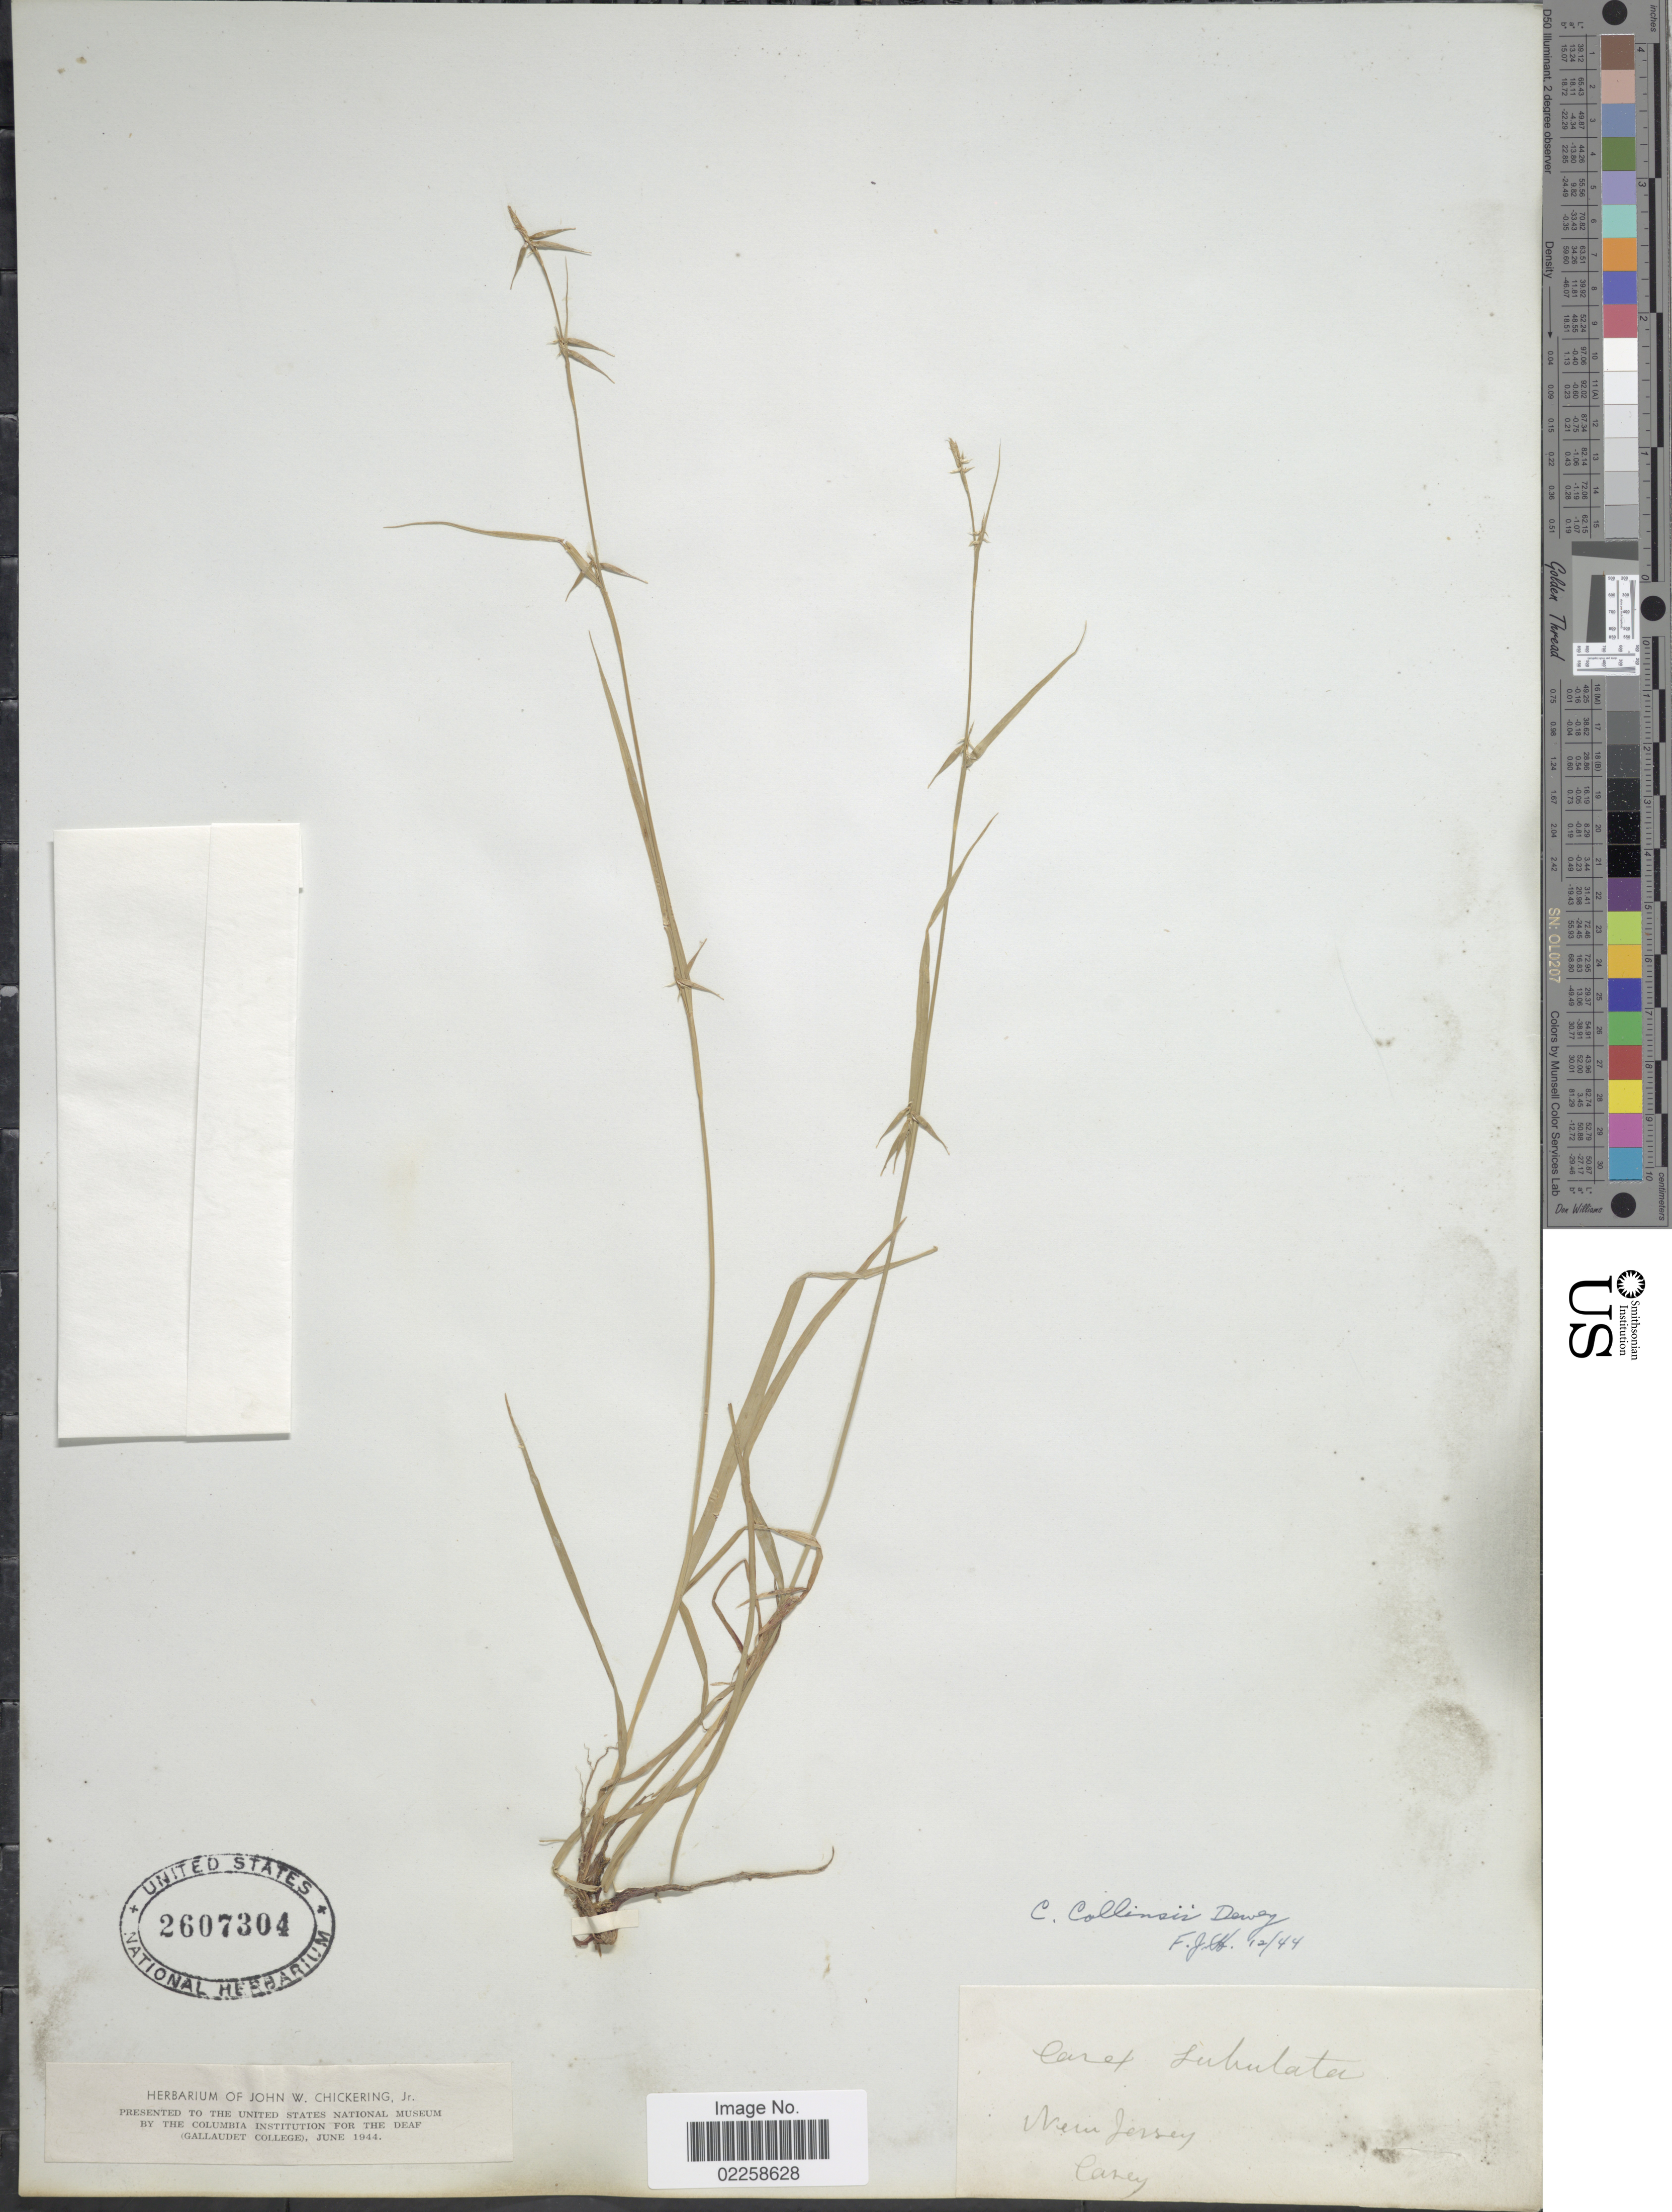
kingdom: Plantae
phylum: Tracheophyta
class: Liliopsida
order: Poales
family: Cyperaceae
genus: Carex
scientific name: Carex collinsii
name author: Nutt.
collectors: Casey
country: United States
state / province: New Jersey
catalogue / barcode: US 2607304